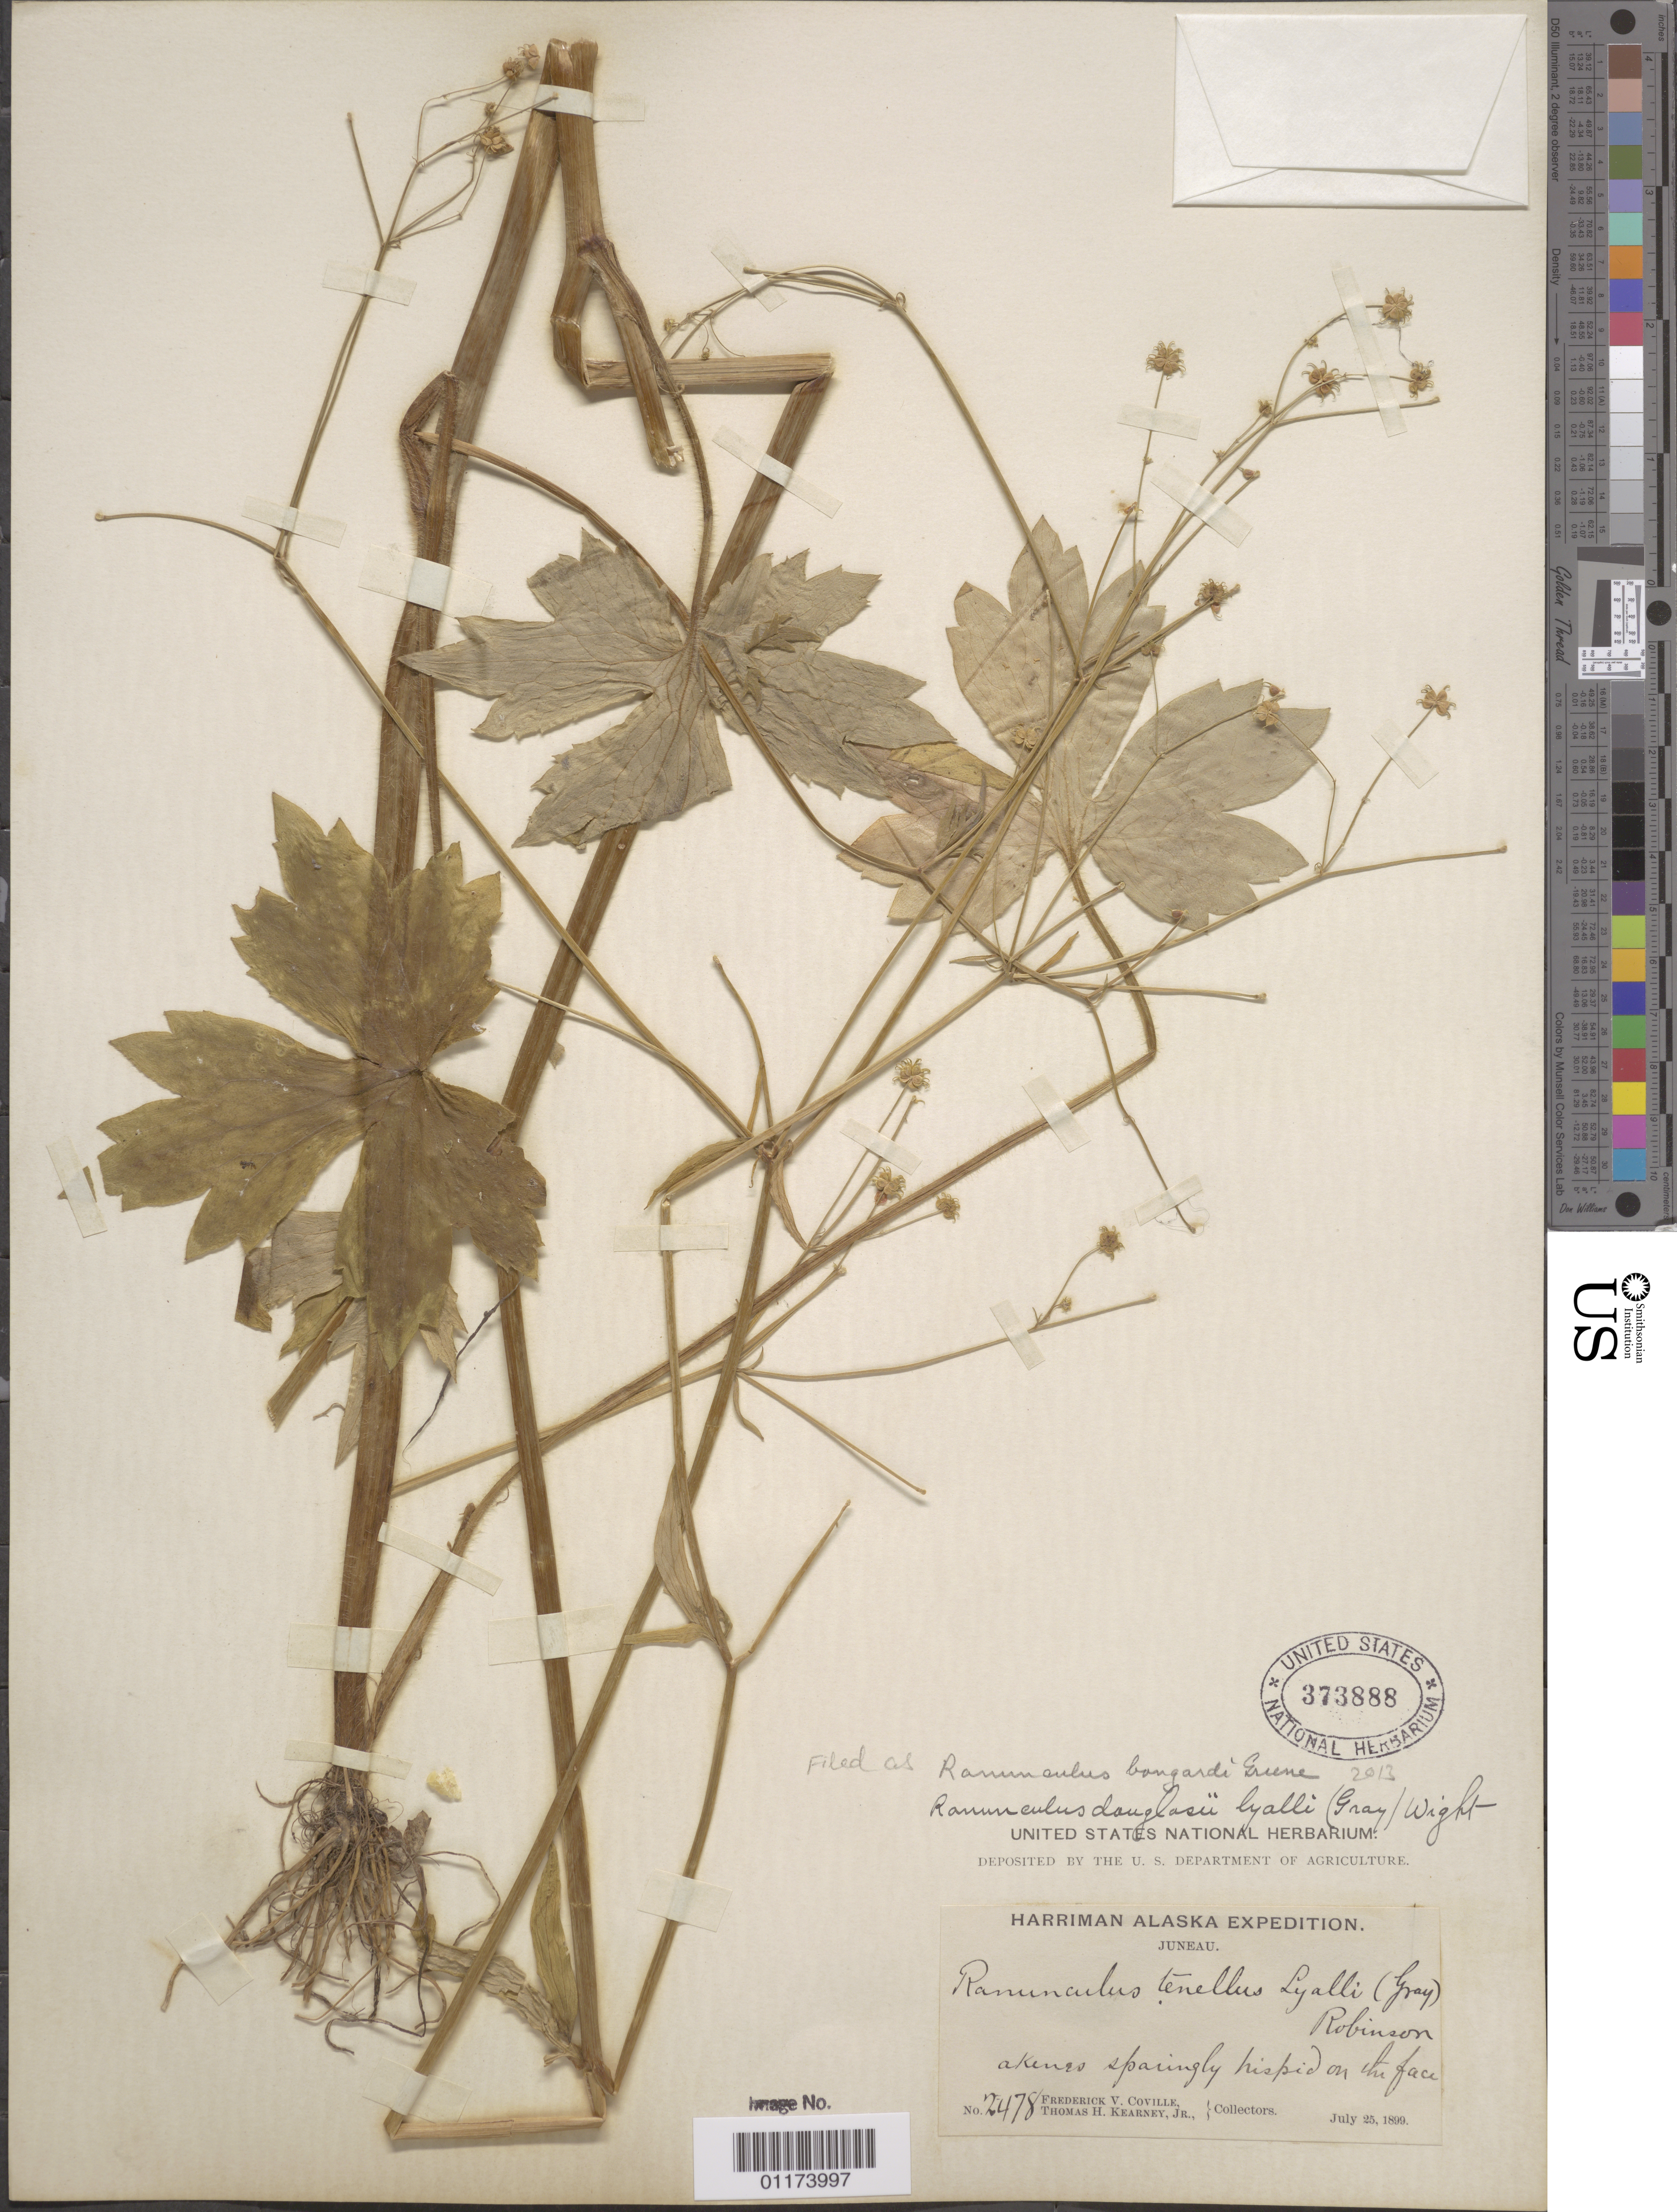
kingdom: Plantae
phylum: Tracheophyta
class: Magnoliopsida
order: Ranunculales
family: Ranunculaceae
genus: Ranunculus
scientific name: Ranunculus bongardii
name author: Greene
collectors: F. V. Coville & T. H. Kearney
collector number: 2478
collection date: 1899-07-25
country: United States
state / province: Alaska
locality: Juneau.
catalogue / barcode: US 373888